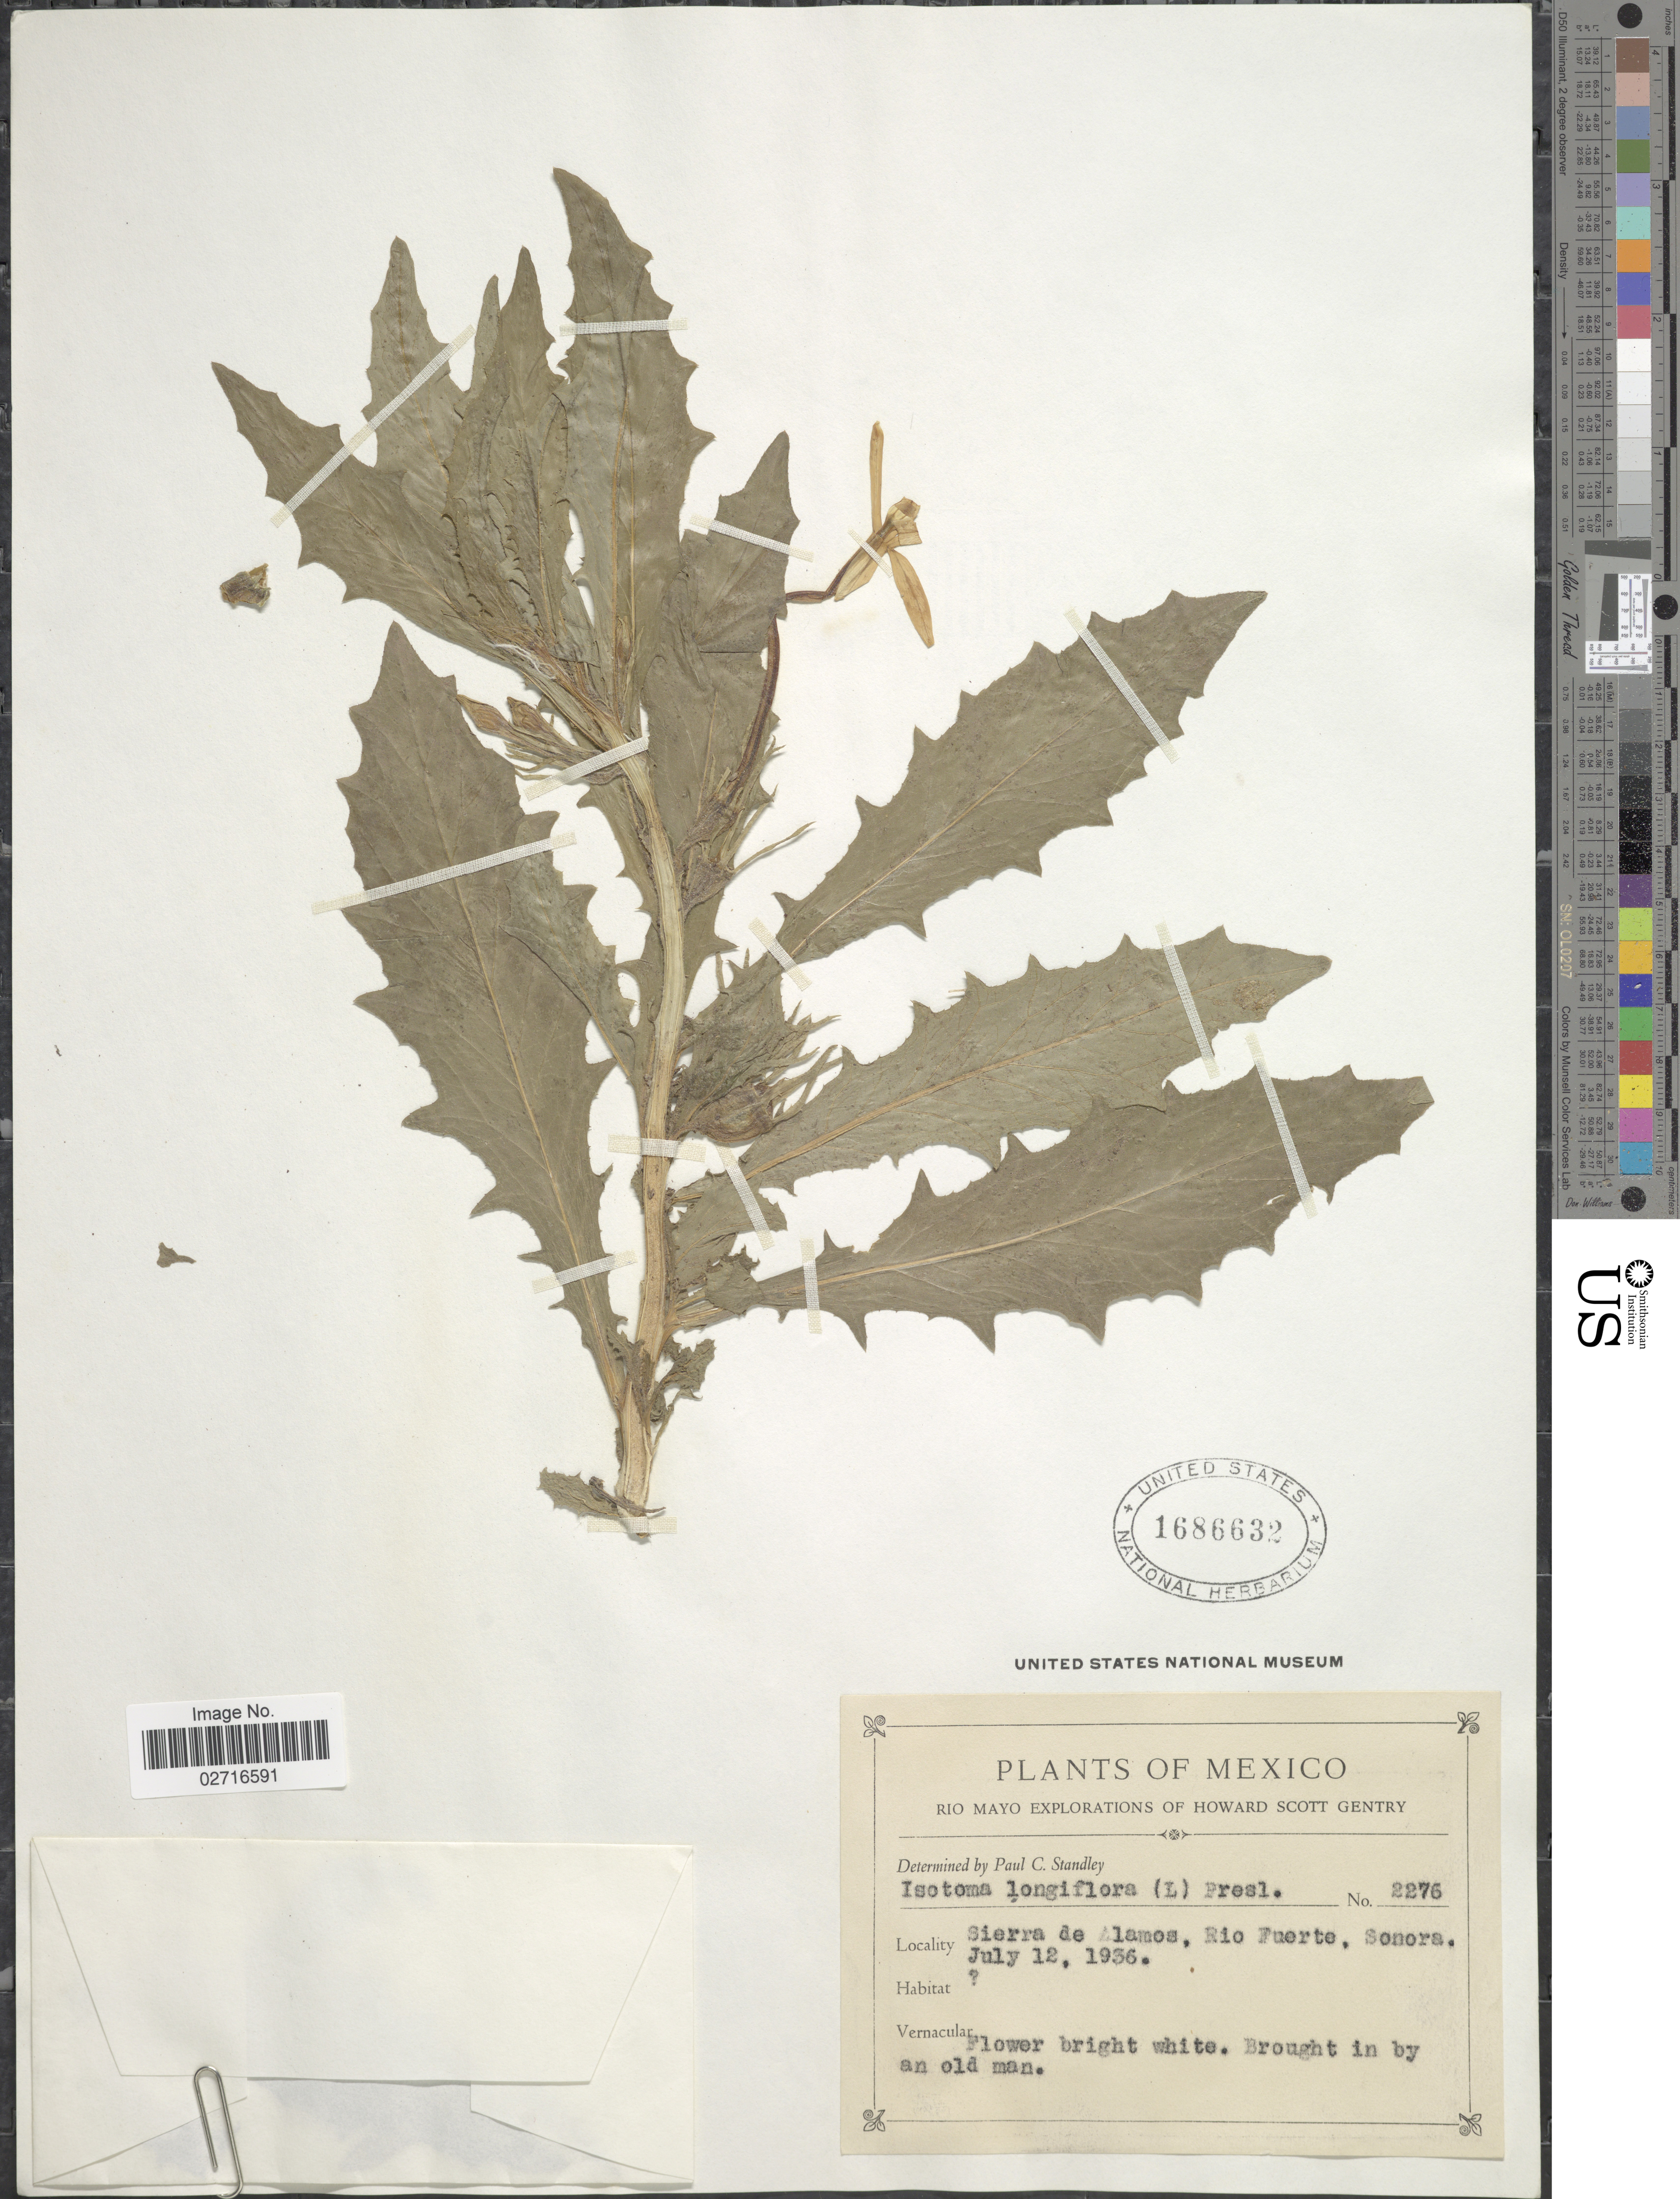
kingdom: Plantae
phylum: Tracheophyta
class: Magnoliopsida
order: Asterales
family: Campanulaceae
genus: Hippobroma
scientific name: Hippobroma longiflora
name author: (L.) G. Don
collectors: H. S. Gentry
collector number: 2276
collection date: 1936-07-12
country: Mexico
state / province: Sonora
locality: Rio Mayo, Sierra de Alamos, Rio Fuerte.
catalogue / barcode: US 1686632